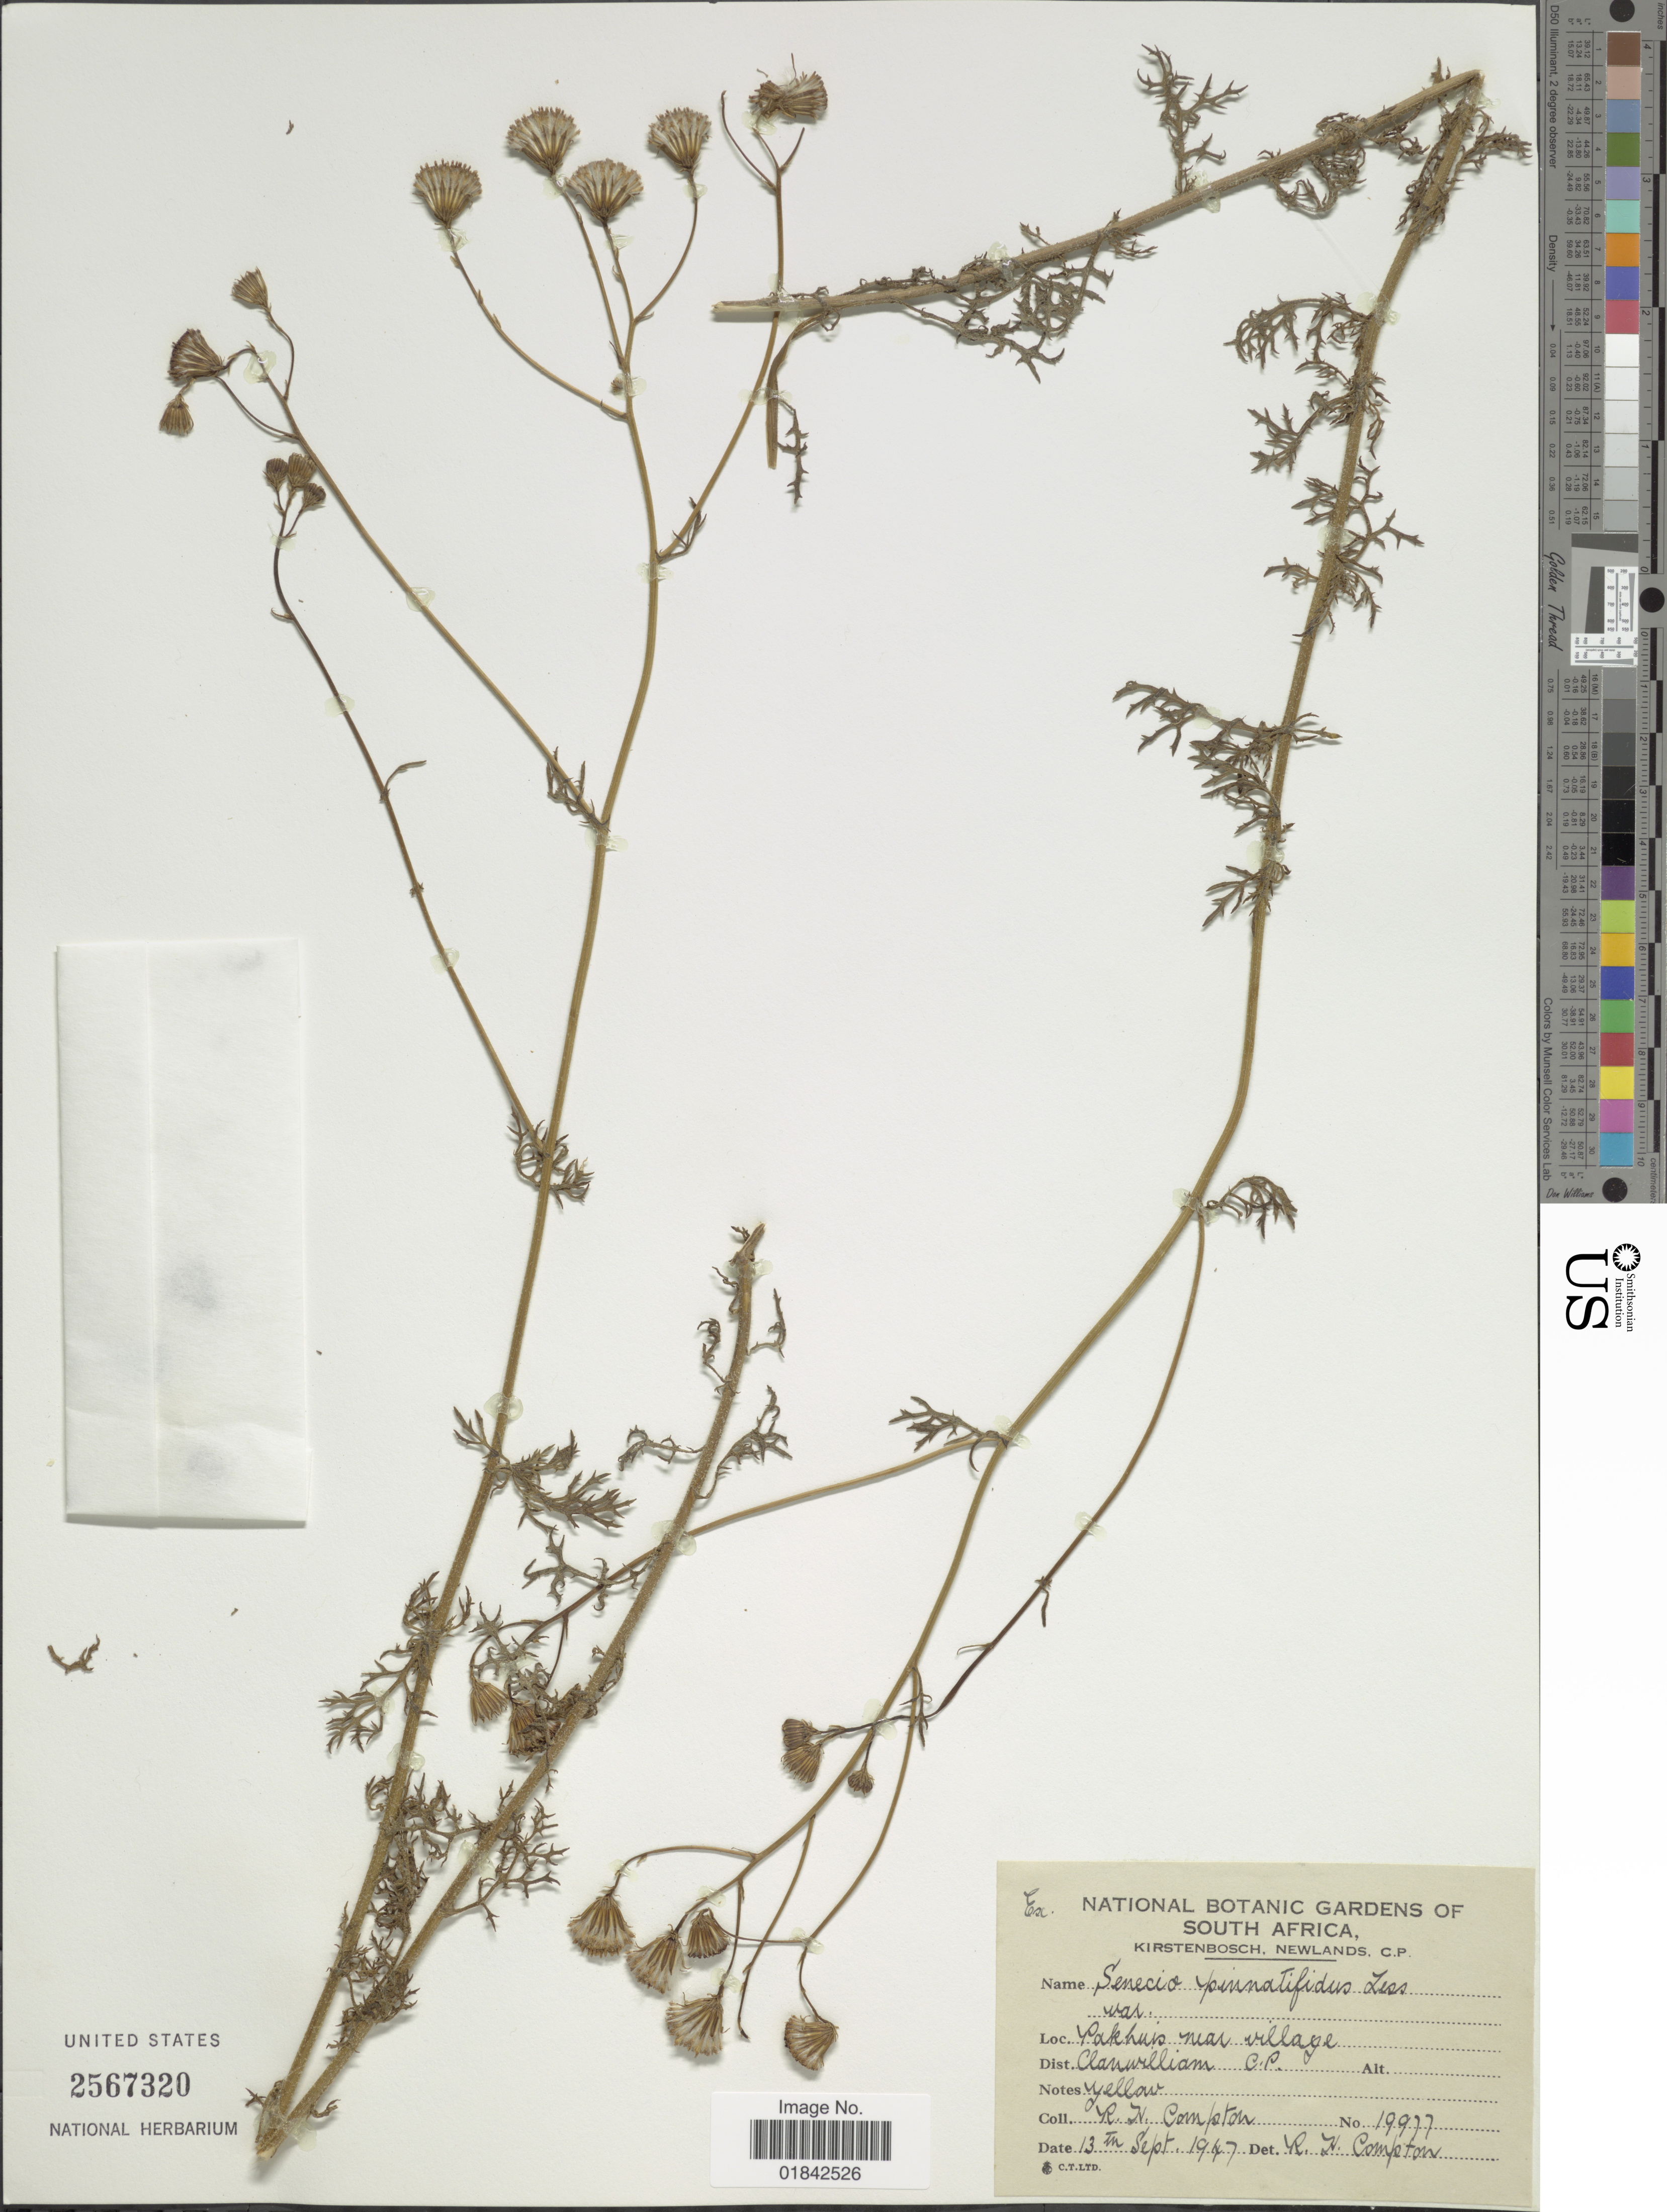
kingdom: Plantae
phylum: Tracheophyta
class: Magnoliopsida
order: Asterales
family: Asteraceae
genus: Senecio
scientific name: Senecio pinnatifidus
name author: (P.J. Bergius) Less.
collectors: R. H. Compton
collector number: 19977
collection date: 1947-09-13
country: South Africa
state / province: Western Cape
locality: Pakhuis near village. Dist. Clanwilliam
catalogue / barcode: US 2567320